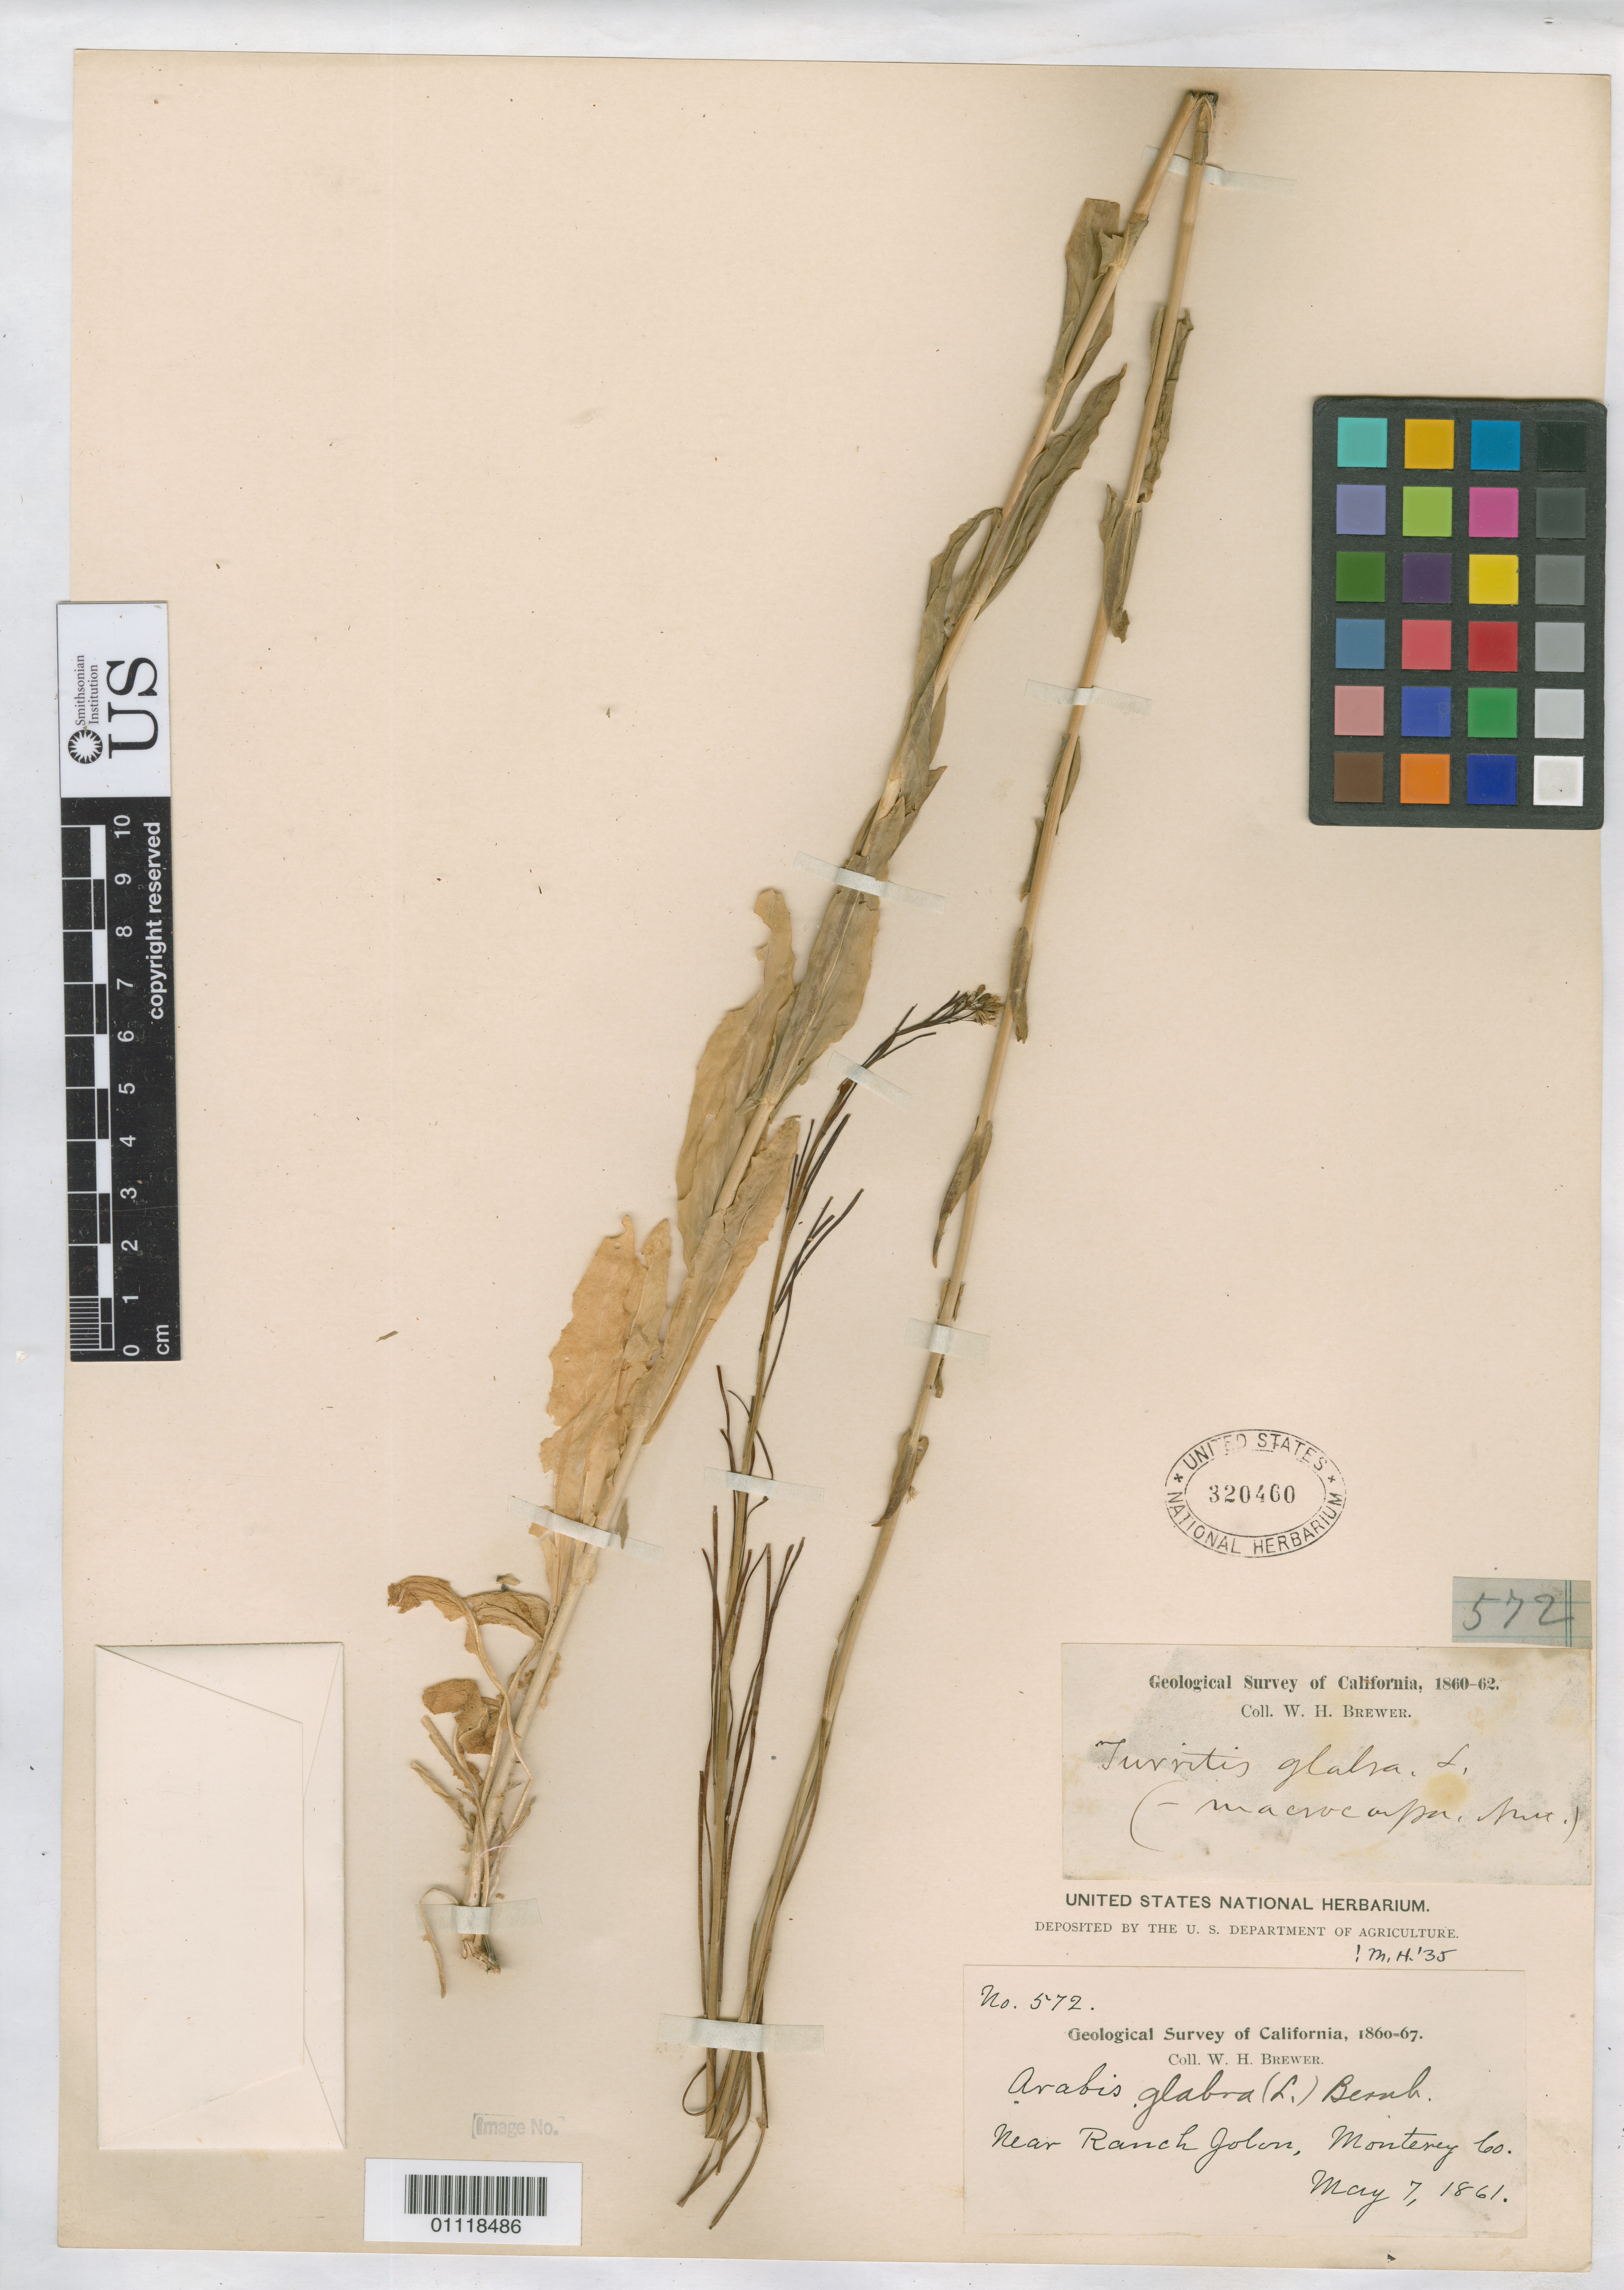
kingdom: Plantae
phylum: Tracheophyta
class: Magnoliopsida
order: Brassicales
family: Brassicaceae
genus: Turritis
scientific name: Turritis glabra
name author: L.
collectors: W. H. Brewer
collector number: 572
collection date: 1861-05-07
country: United States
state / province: California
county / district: Monterey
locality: Near Ranch Jolon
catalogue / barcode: US 320460